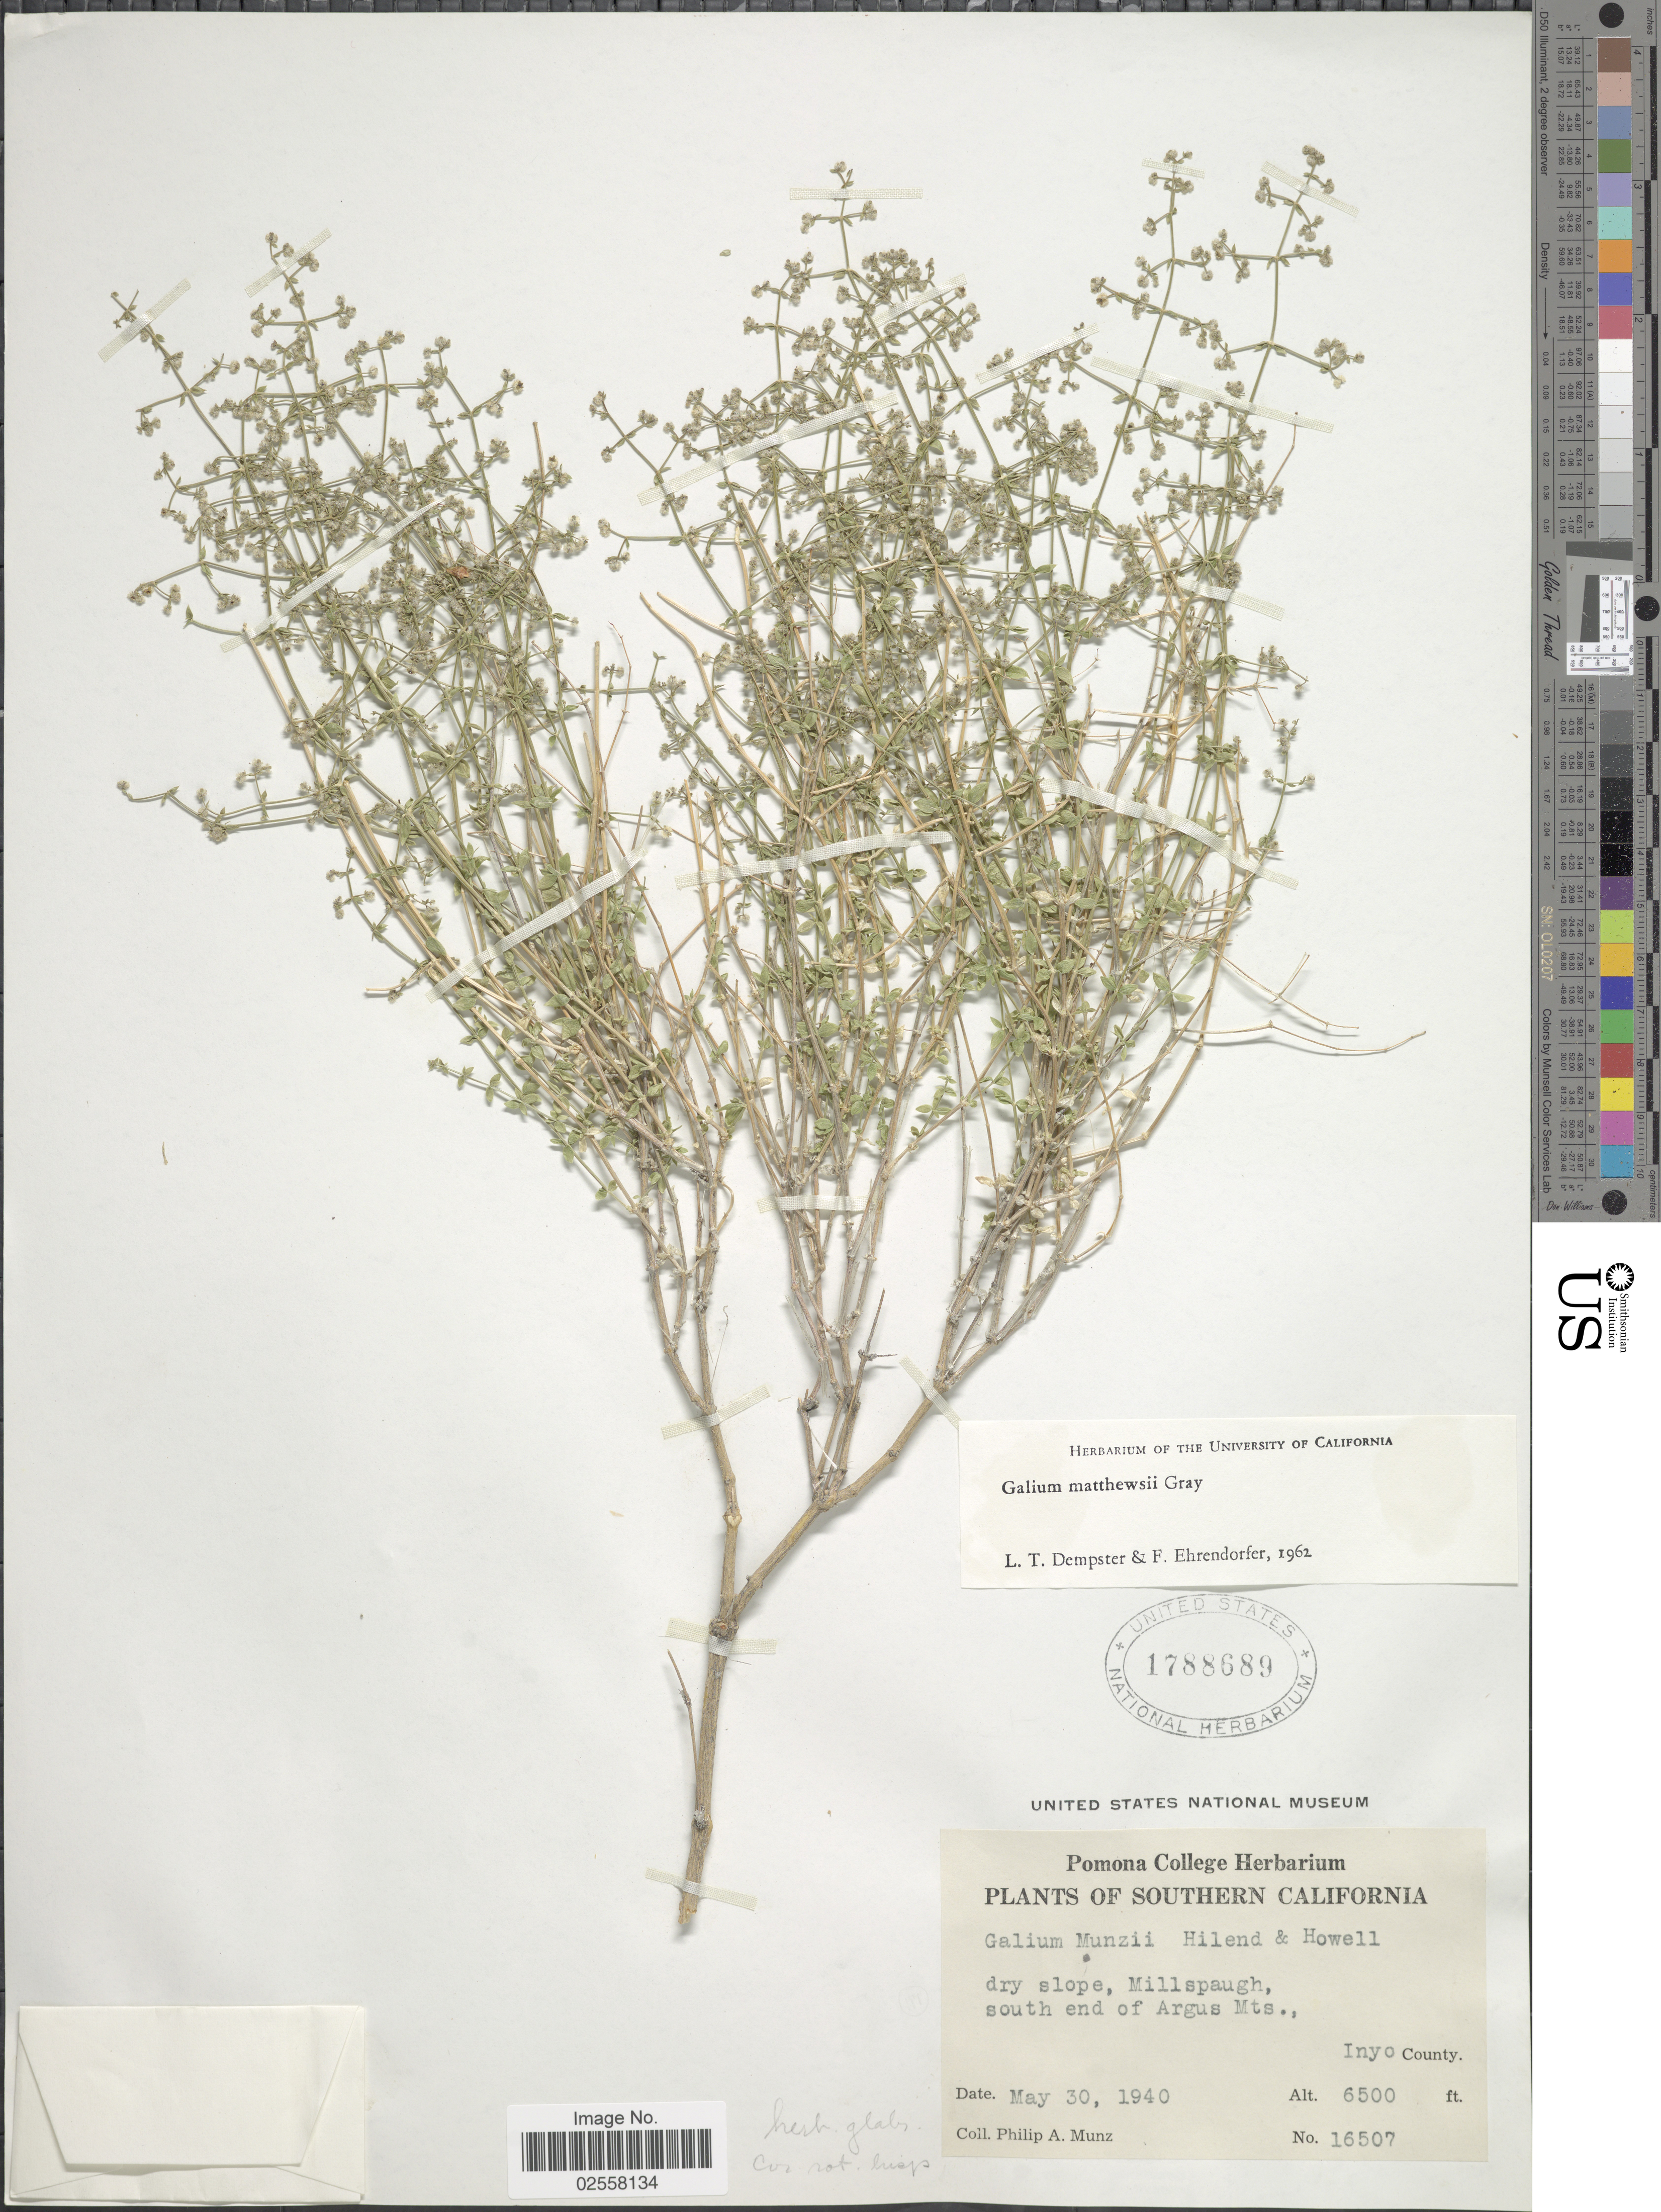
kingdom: Plantae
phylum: Tracheophyta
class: Magnoliopsida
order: Gentianales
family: Rubiaceae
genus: Galium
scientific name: Galium matthewsii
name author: A. Gray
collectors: P. A. Munz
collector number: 16507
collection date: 1940-05-30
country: United States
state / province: California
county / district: Inyo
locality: Southern California, dry slope, Millspaugh, south end of Argus Mts., Inyo County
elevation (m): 1981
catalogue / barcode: US 1788689